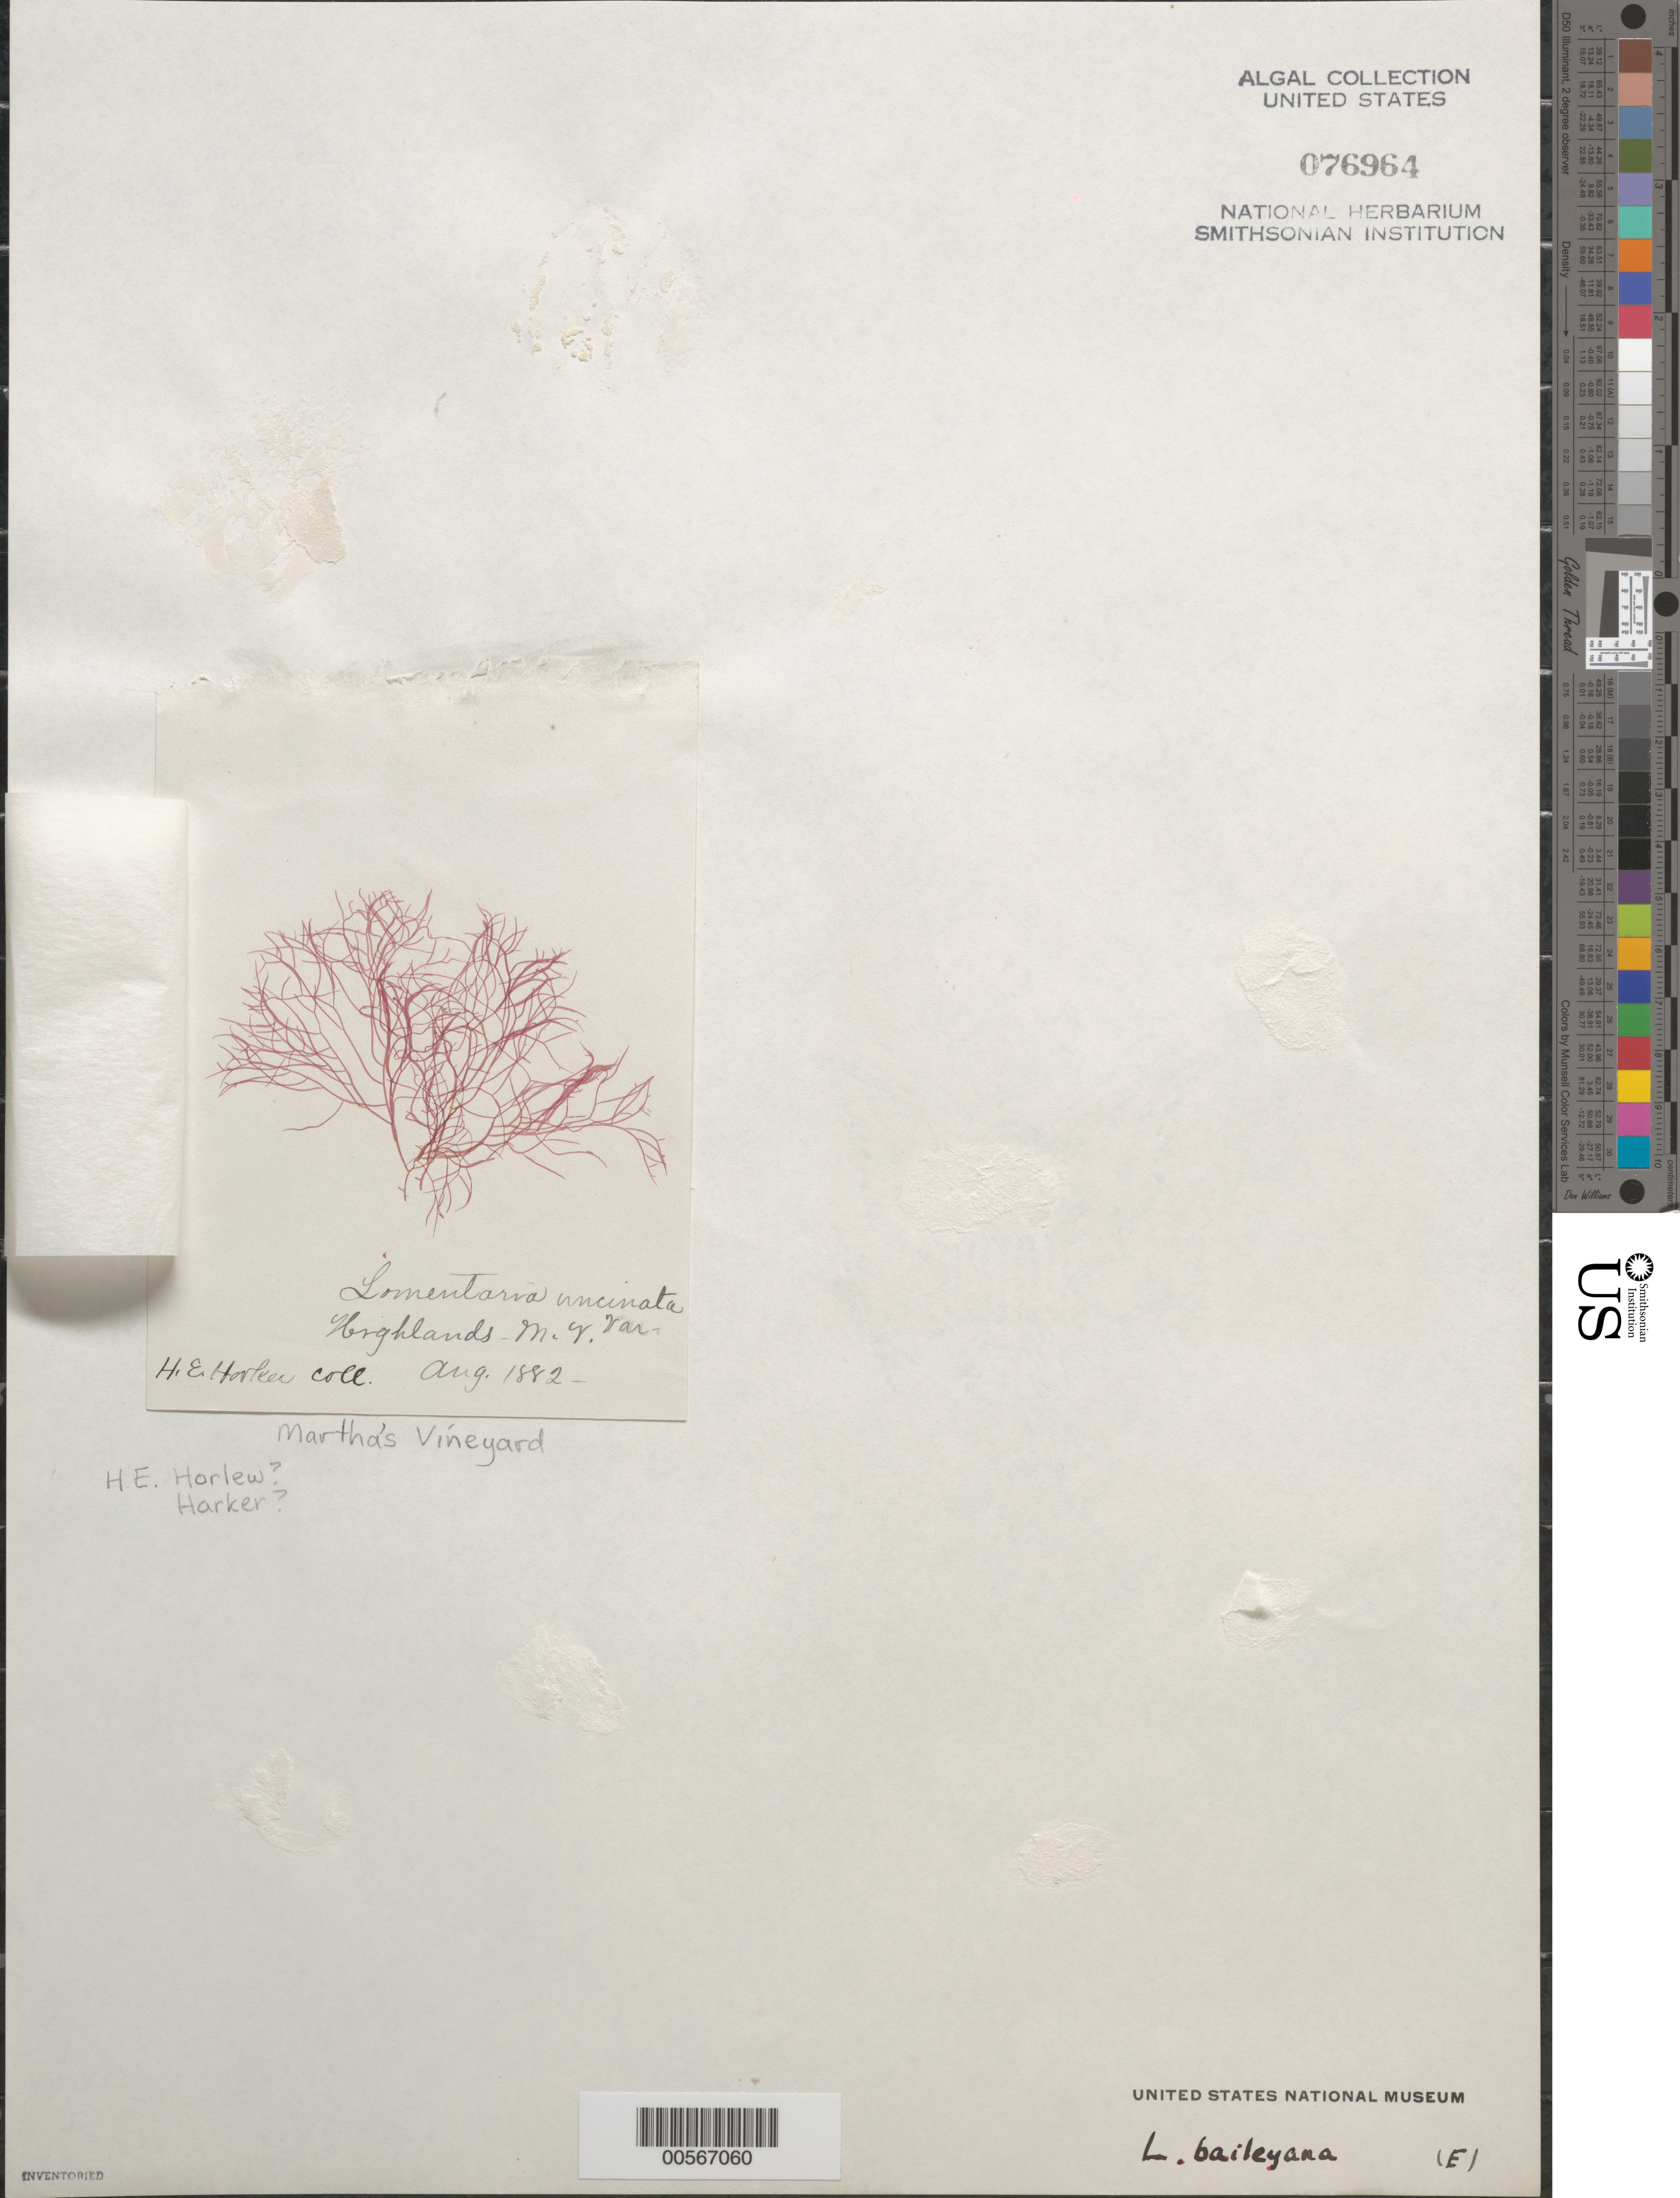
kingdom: Plantae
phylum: Rhodophyta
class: Florideophyceae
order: Rhodymeniales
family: Lomentariaceae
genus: Hooperia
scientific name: Hooperia divaricata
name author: (Durant) M.J. Wynne et al.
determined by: Algae name updating Project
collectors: H. Harker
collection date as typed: Aug 1882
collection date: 1882-08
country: United States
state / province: Massachusetts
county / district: Dukes County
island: Martha's Vineyard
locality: Vineyard Highlands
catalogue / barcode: US 76964